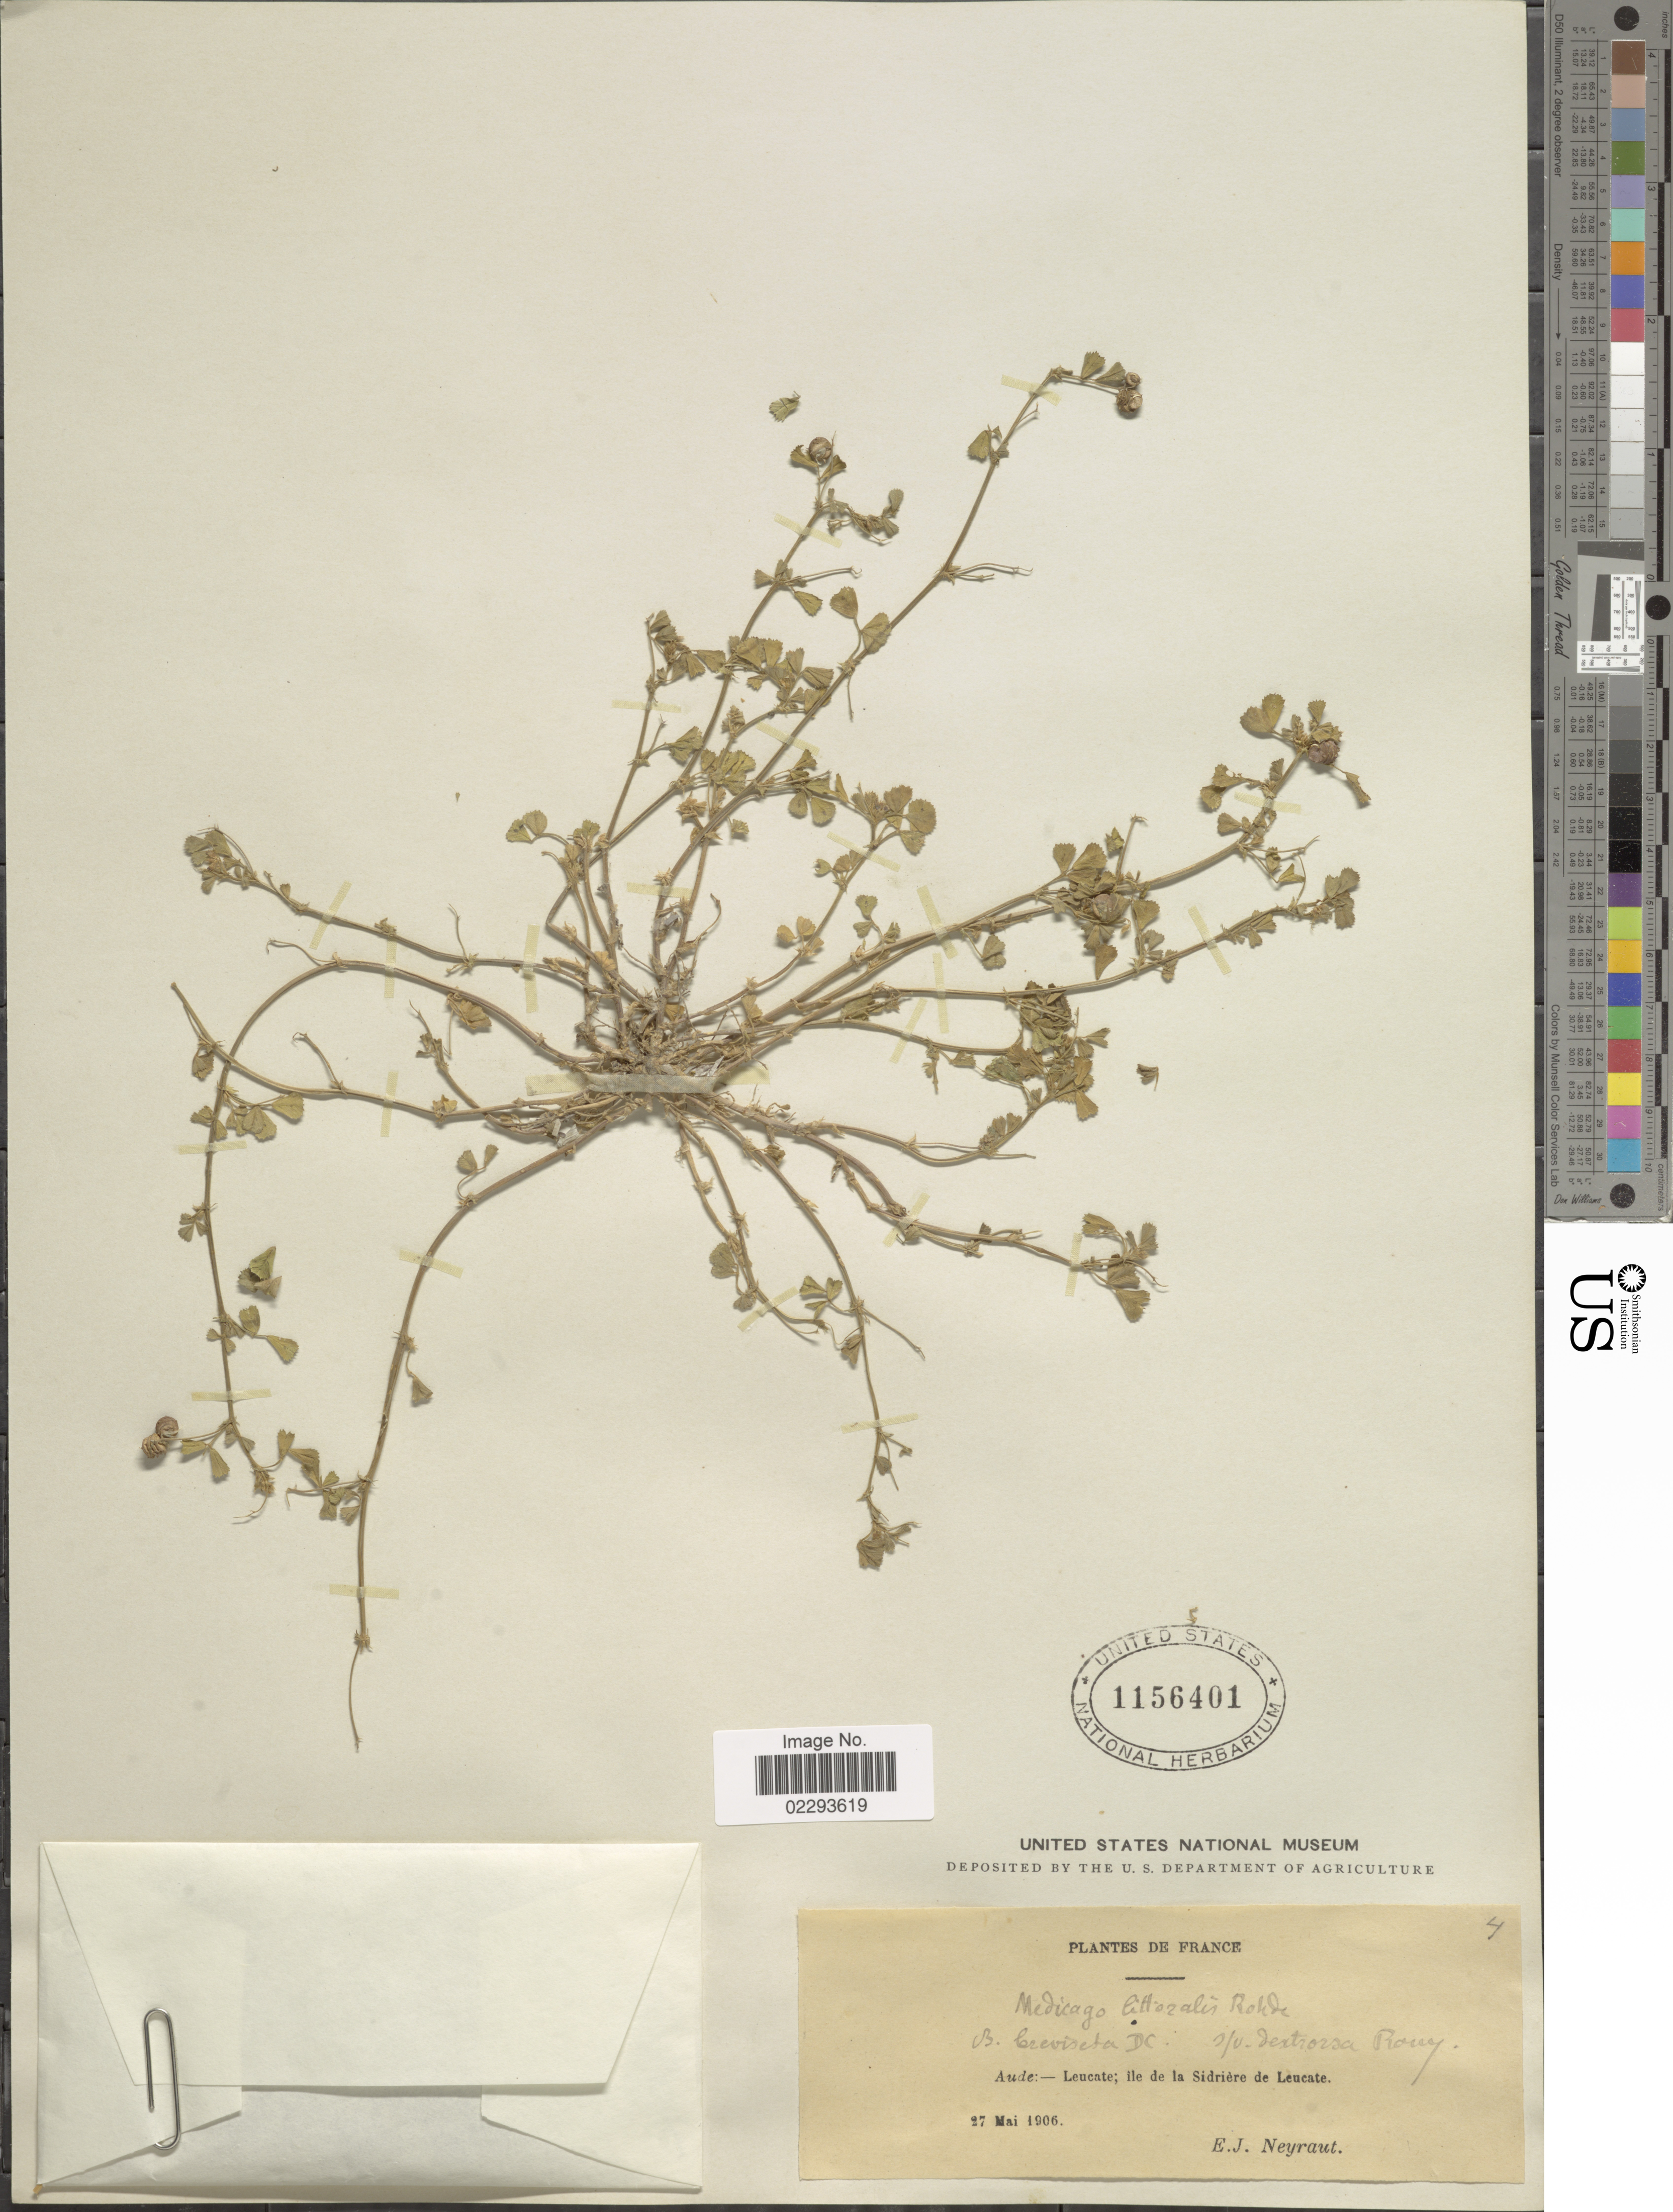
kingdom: Plantae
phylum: Tracheophyta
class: Magnoliopsida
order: Fabales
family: Fabaceae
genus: Medicago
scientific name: Medicago littoralis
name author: Loisel.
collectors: E. Neyraut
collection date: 1906-05-27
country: France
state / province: Occitanie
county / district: Aude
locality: France. Aude: - Leucate; Ile de la Sidriere de Leucate,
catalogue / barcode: US 1156401